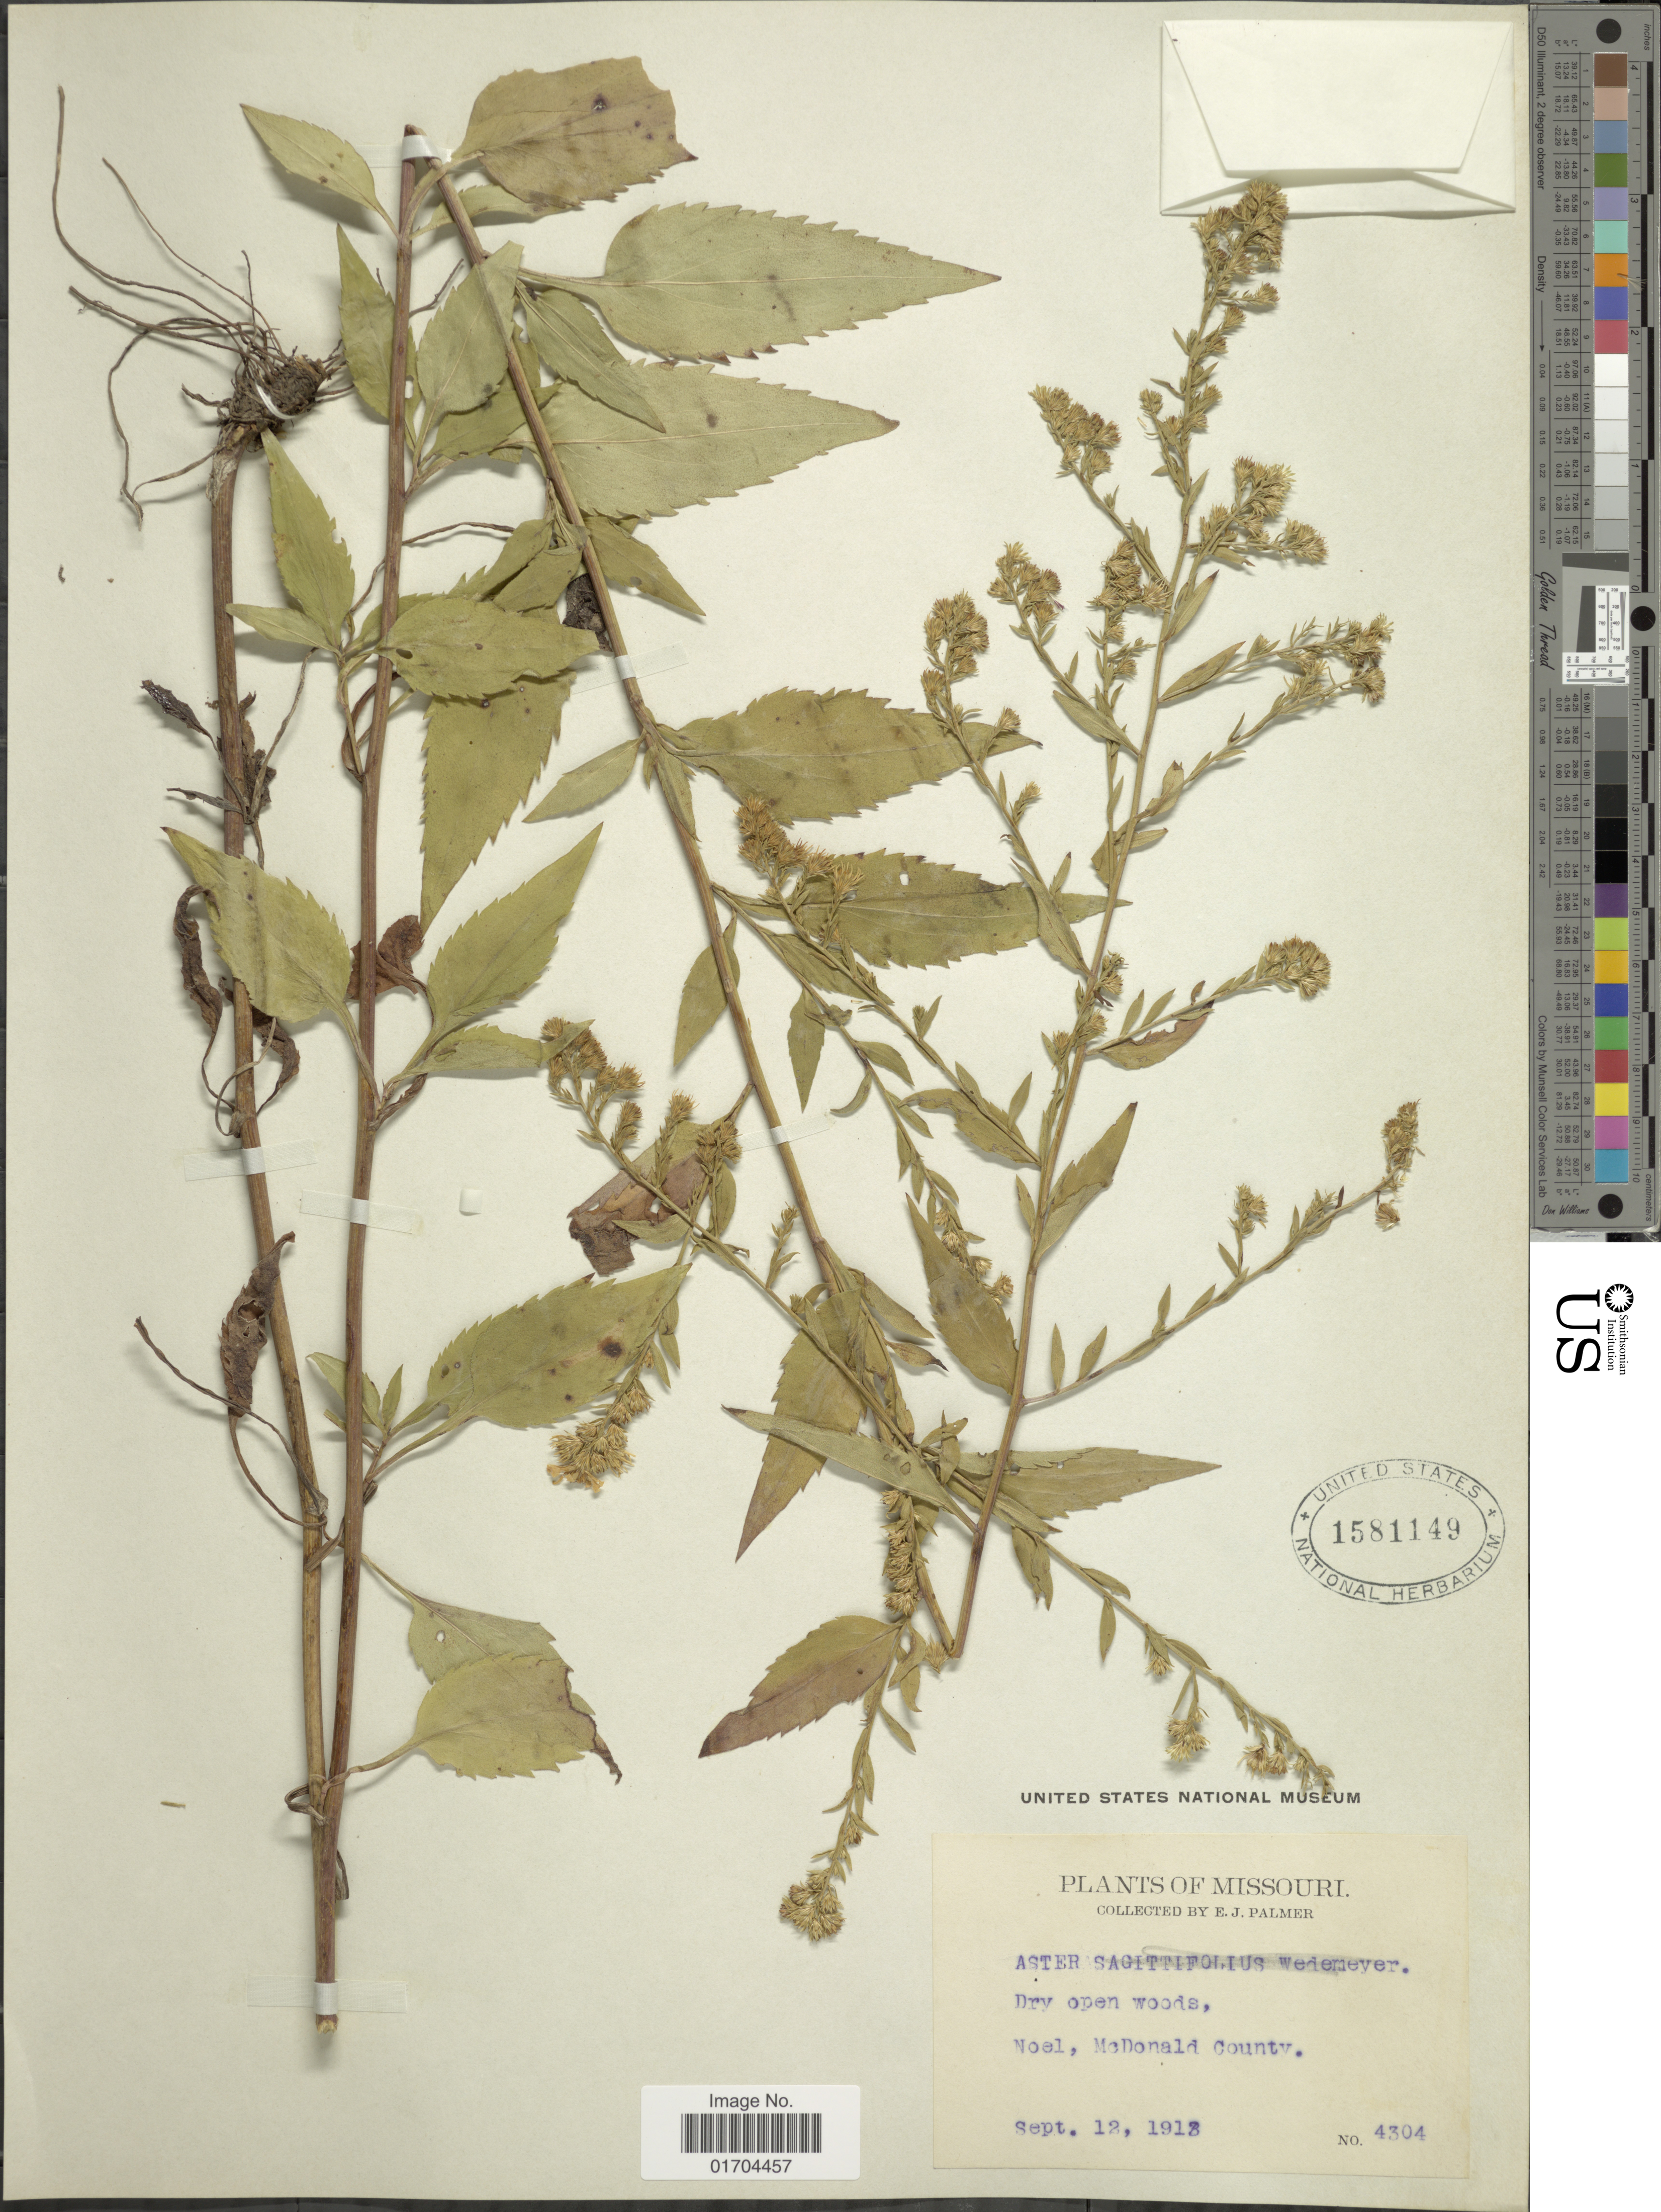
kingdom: Plantae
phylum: Tracheophyta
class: Magnoliopsida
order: Asterales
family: Asteraceae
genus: Symphyotrichum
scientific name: Symphyotrichum sp.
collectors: E. J. Palmer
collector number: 4304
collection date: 1917-09-12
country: United States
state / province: Missouri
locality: Noel, McDonald County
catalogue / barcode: US 1581149